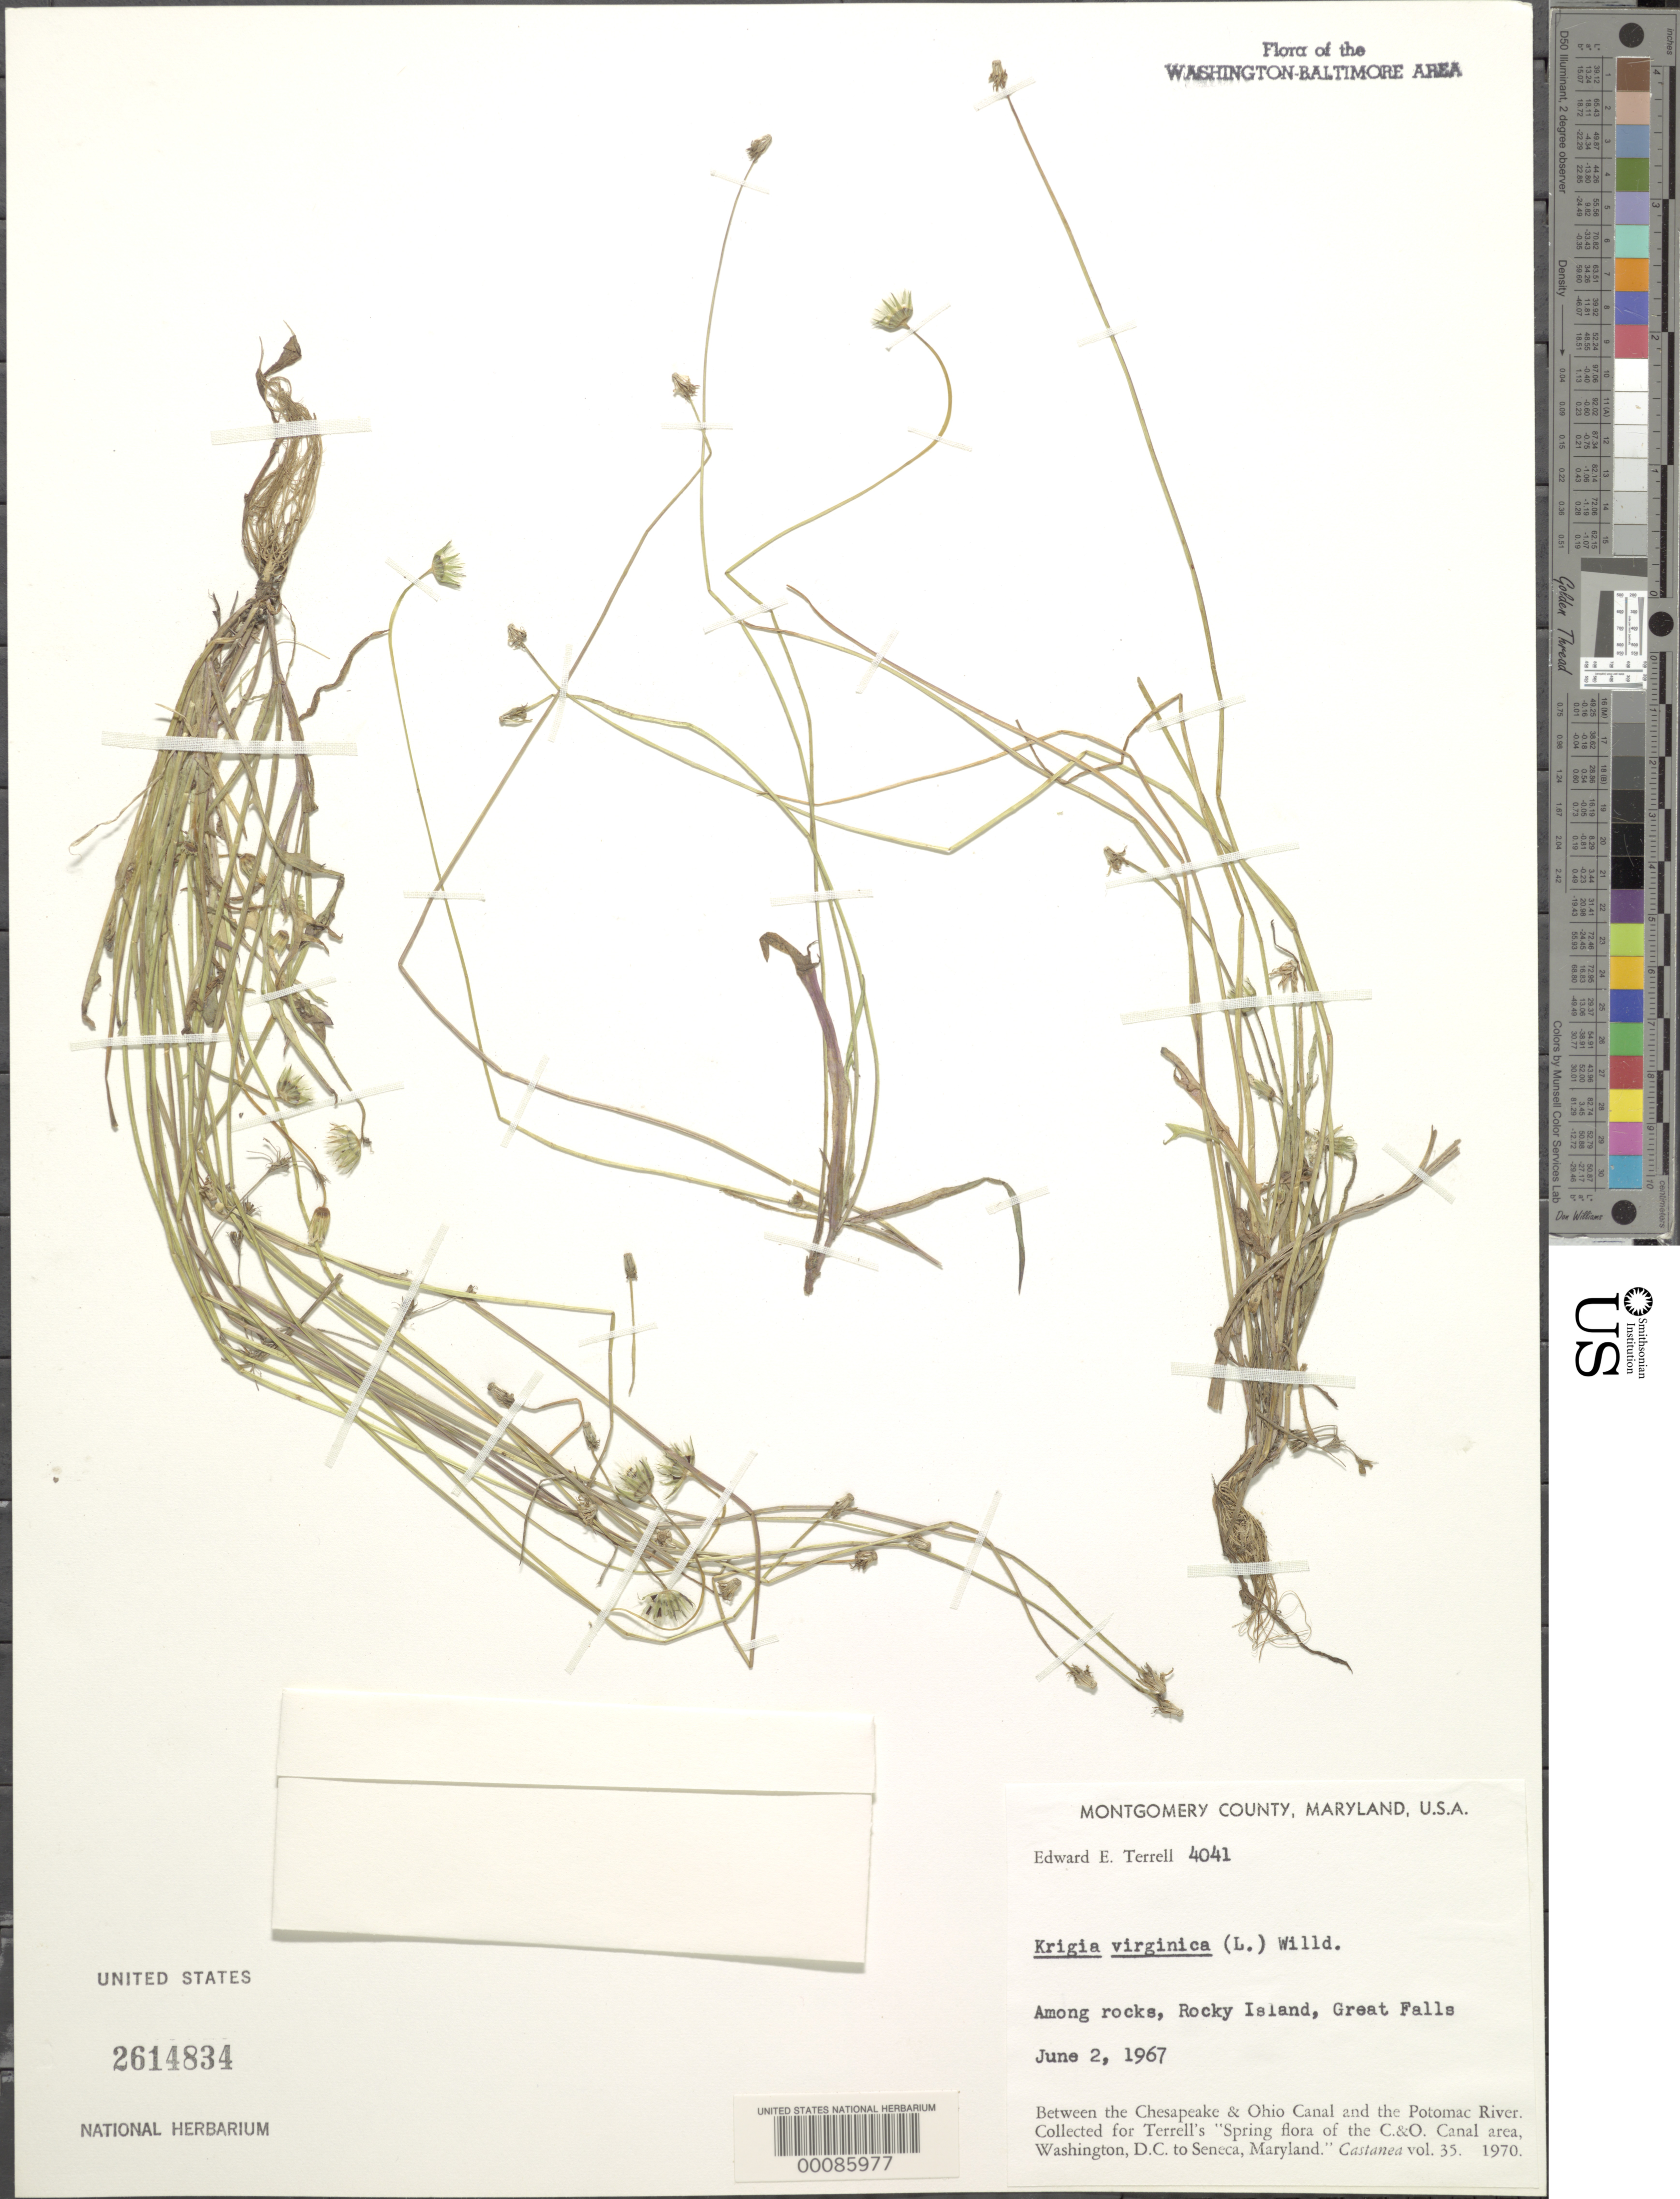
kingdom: Plantae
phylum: Tracheophyta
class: Magnoliopsida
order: Asterales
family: Asteraceae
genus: Krigia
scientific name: Krigia virginica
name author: (L.) Willd.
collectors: E. E. Terrell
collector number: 4041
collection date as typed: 02 Jun 1967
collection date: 1967-06-02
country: United States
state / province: Maryland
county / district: Montgomery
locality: Rocky Island Great Falls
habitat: Among rocks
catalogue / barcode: US 2614834